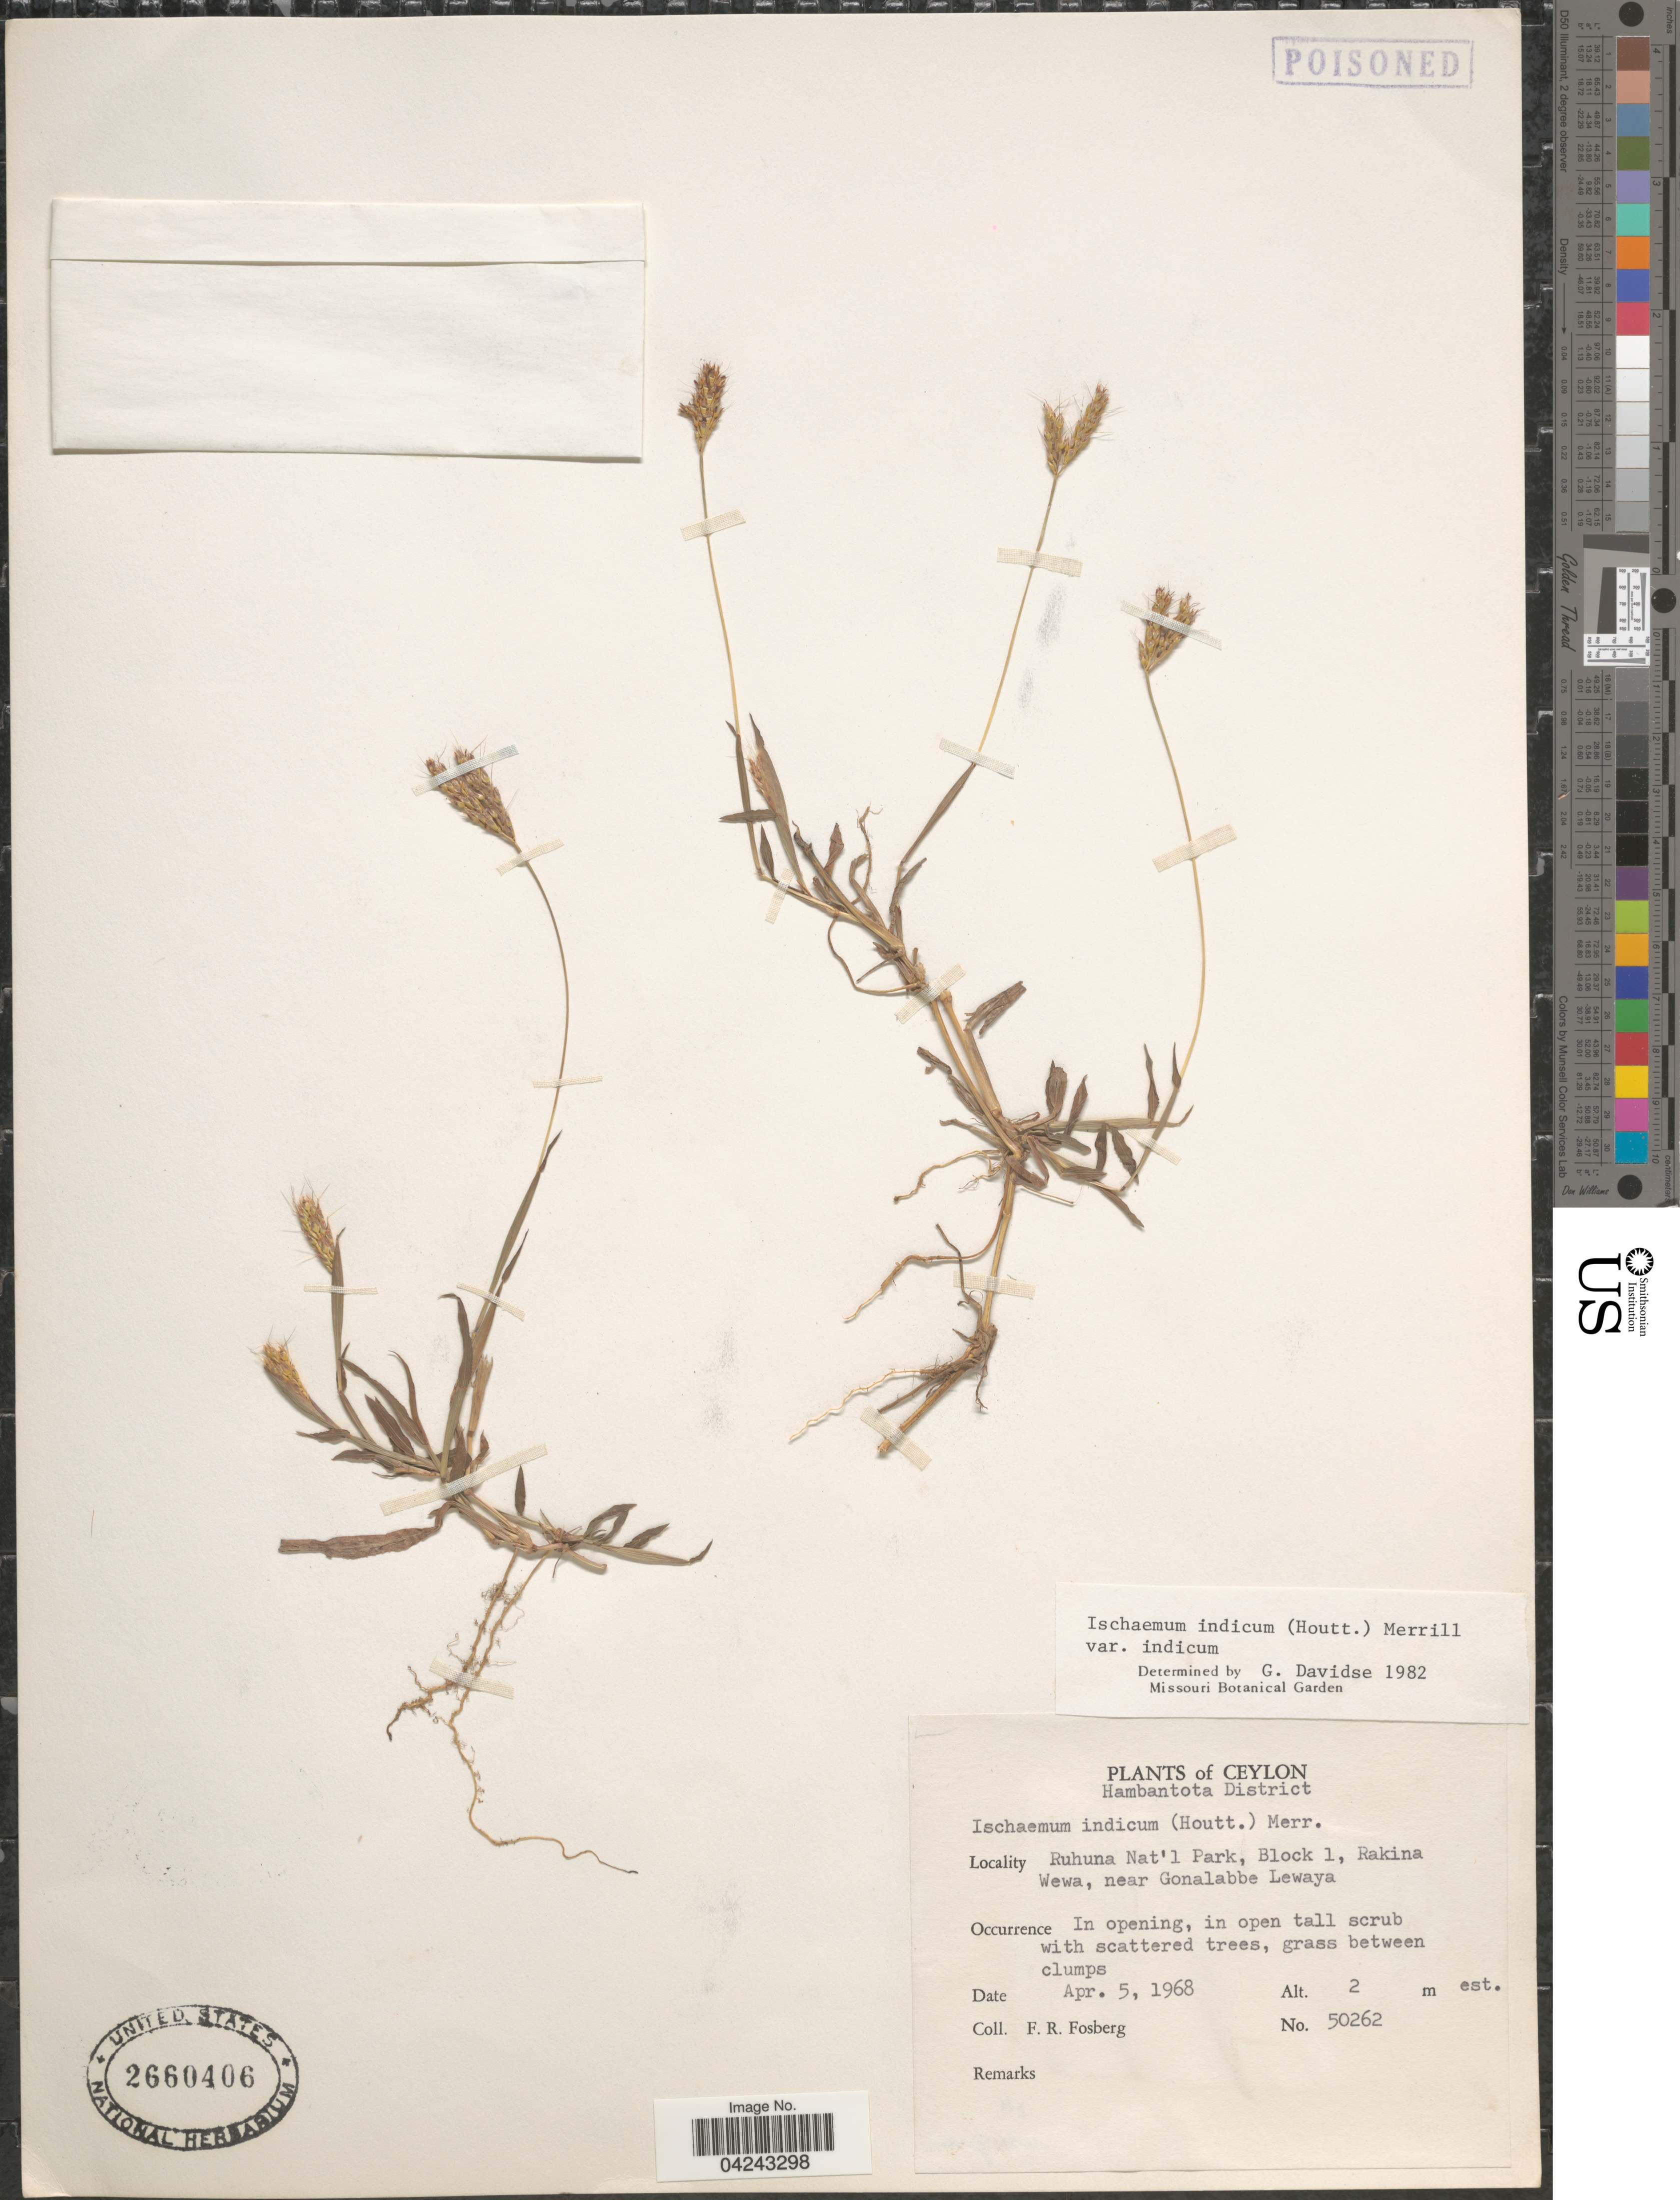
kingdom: Plantae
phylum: Tracheophyta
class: Liliopsida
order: Poales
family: Poaceae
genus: Ischaemum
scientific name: Ischaemum ciliare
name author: Retz.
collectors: F. R. Fosberg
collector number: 50262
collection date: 1968-04-05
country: Sri Lanka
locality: Ceylon. Hambantota District. Ruhuna Nat'l Park, Block 1, Rakina Wewa, near Gonalabbe Lewaya.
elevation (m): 2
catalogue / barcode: US 2660406